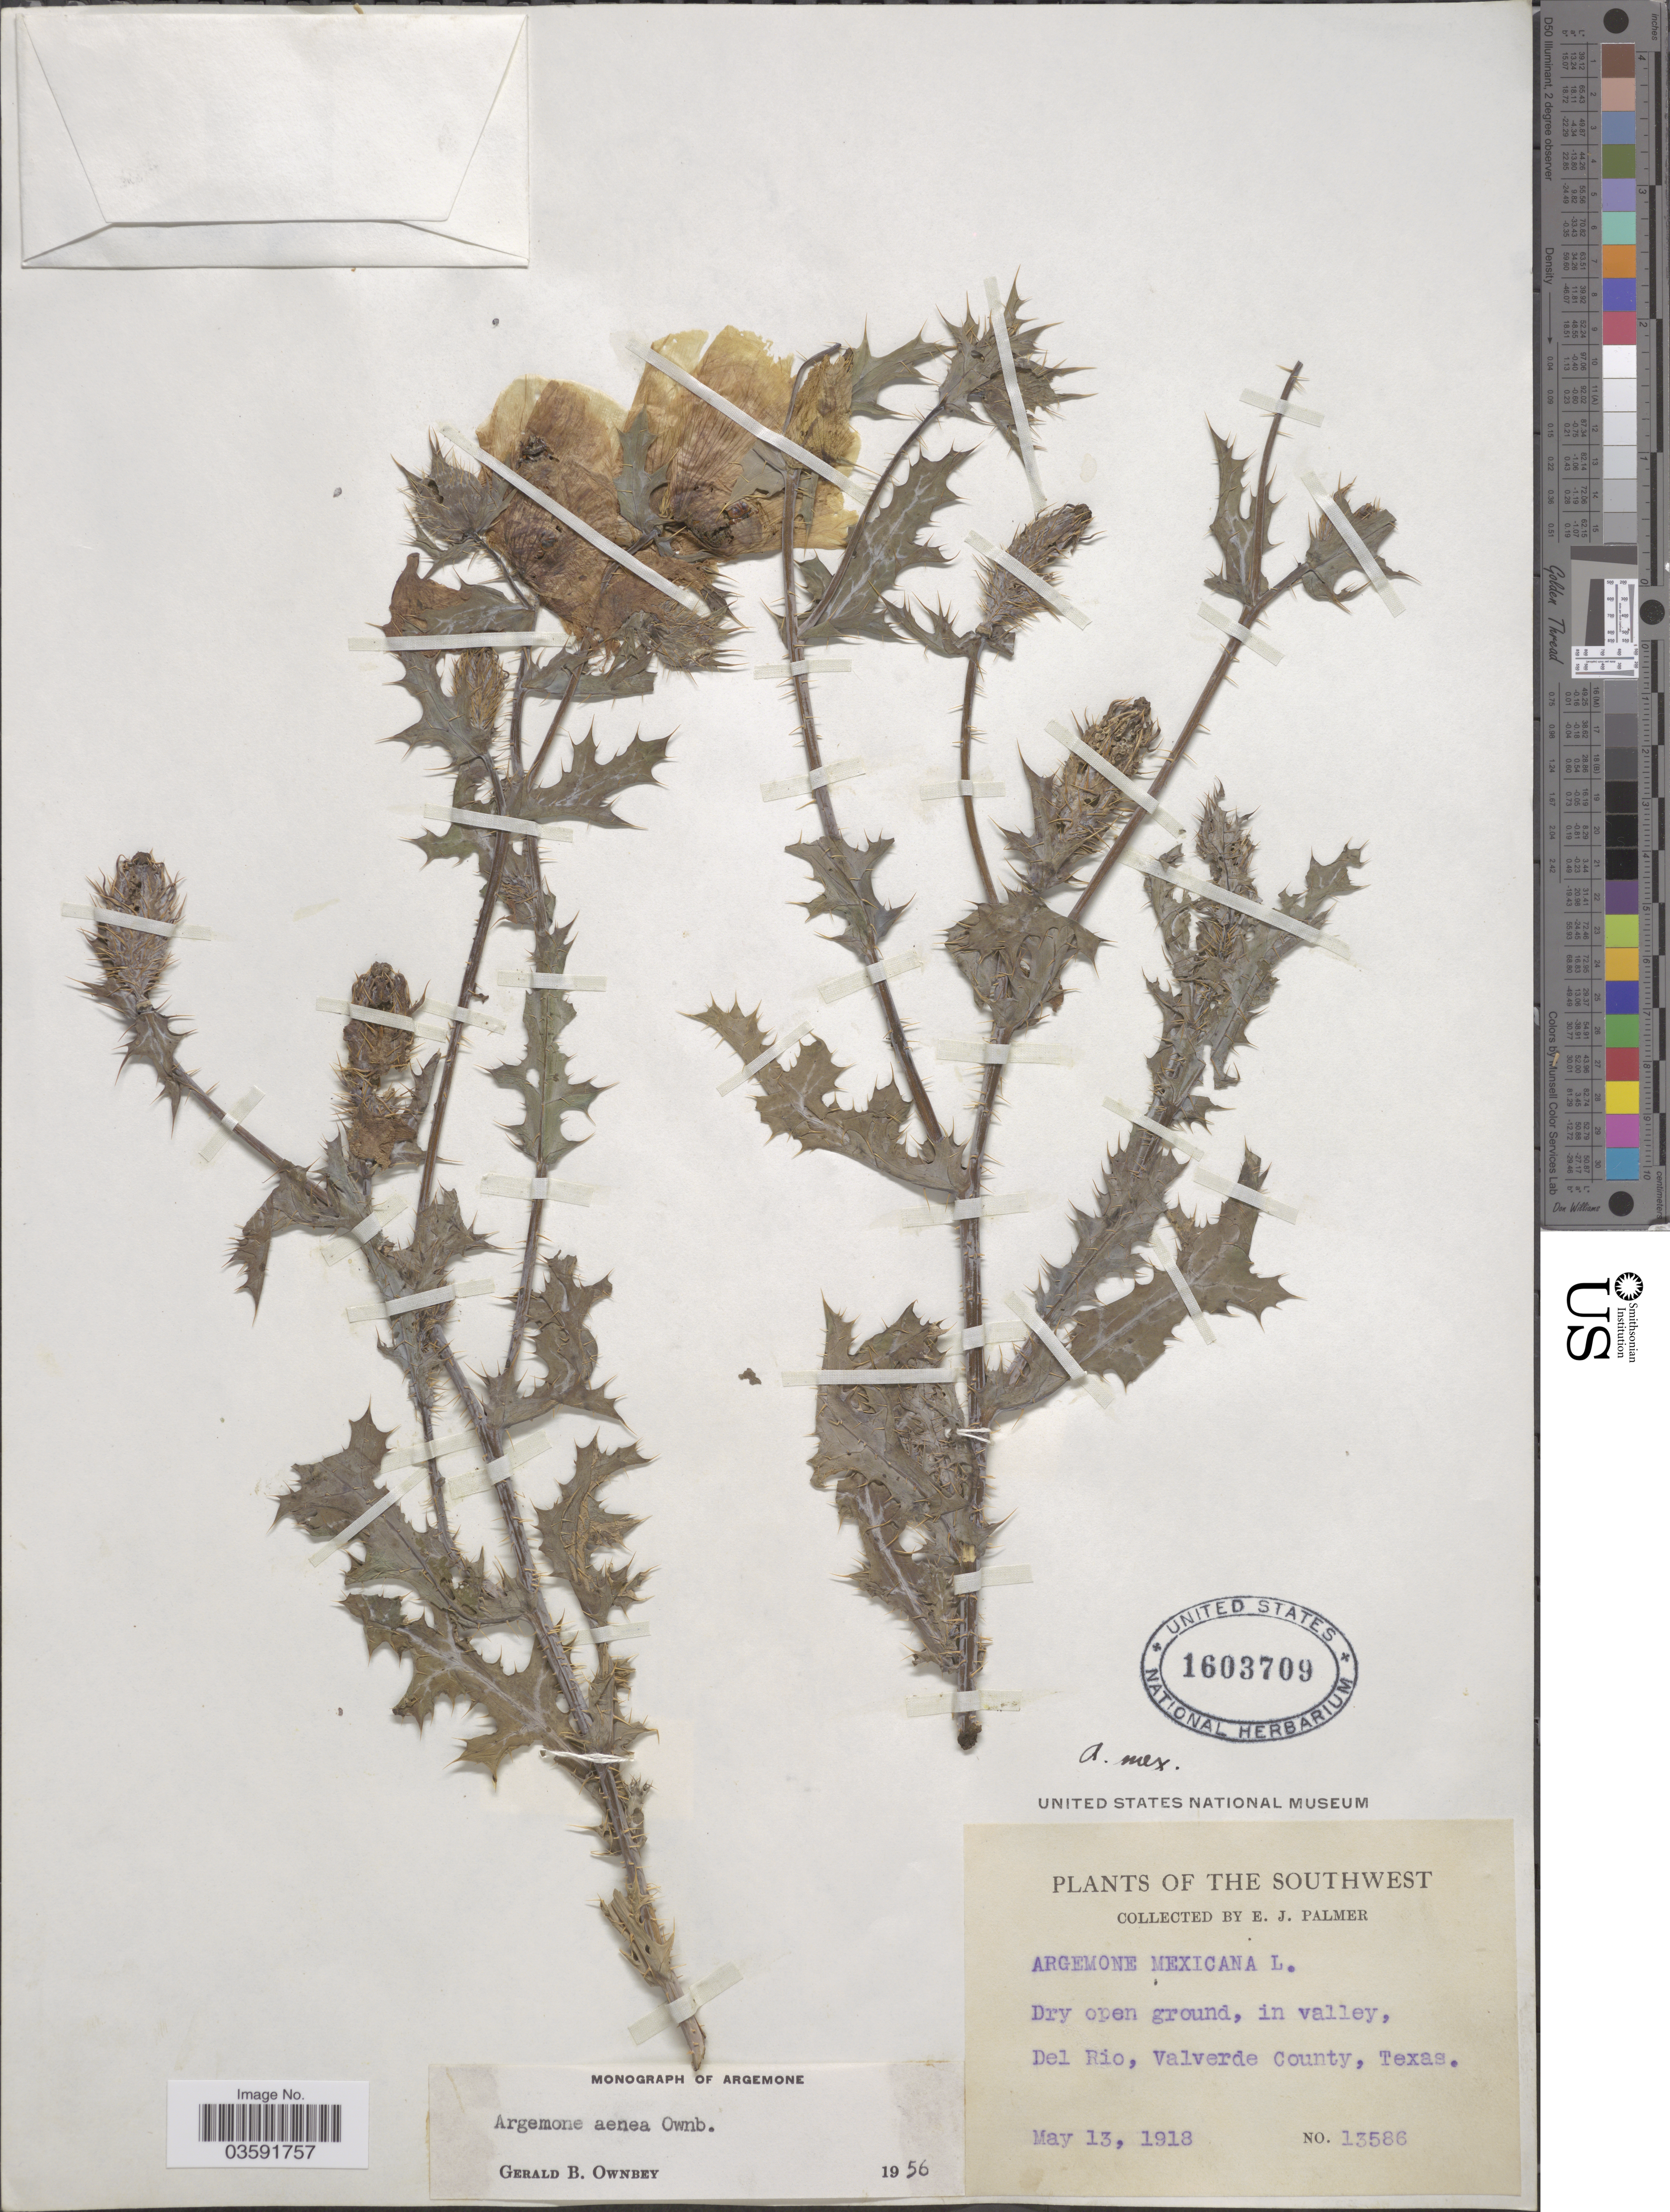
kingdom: Plantae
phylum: Tracheophyta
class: Magnoliopsida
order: Ranunculales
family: Papaveraceae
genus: Argemone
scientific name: Argemone aenea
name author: G.B. Ownbey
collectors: E. J. Palmer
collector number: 13586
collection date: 1918-05-13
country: United States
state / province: Texas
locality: Southwest. Del Rio, Valverde County.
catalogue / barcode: US 1603709